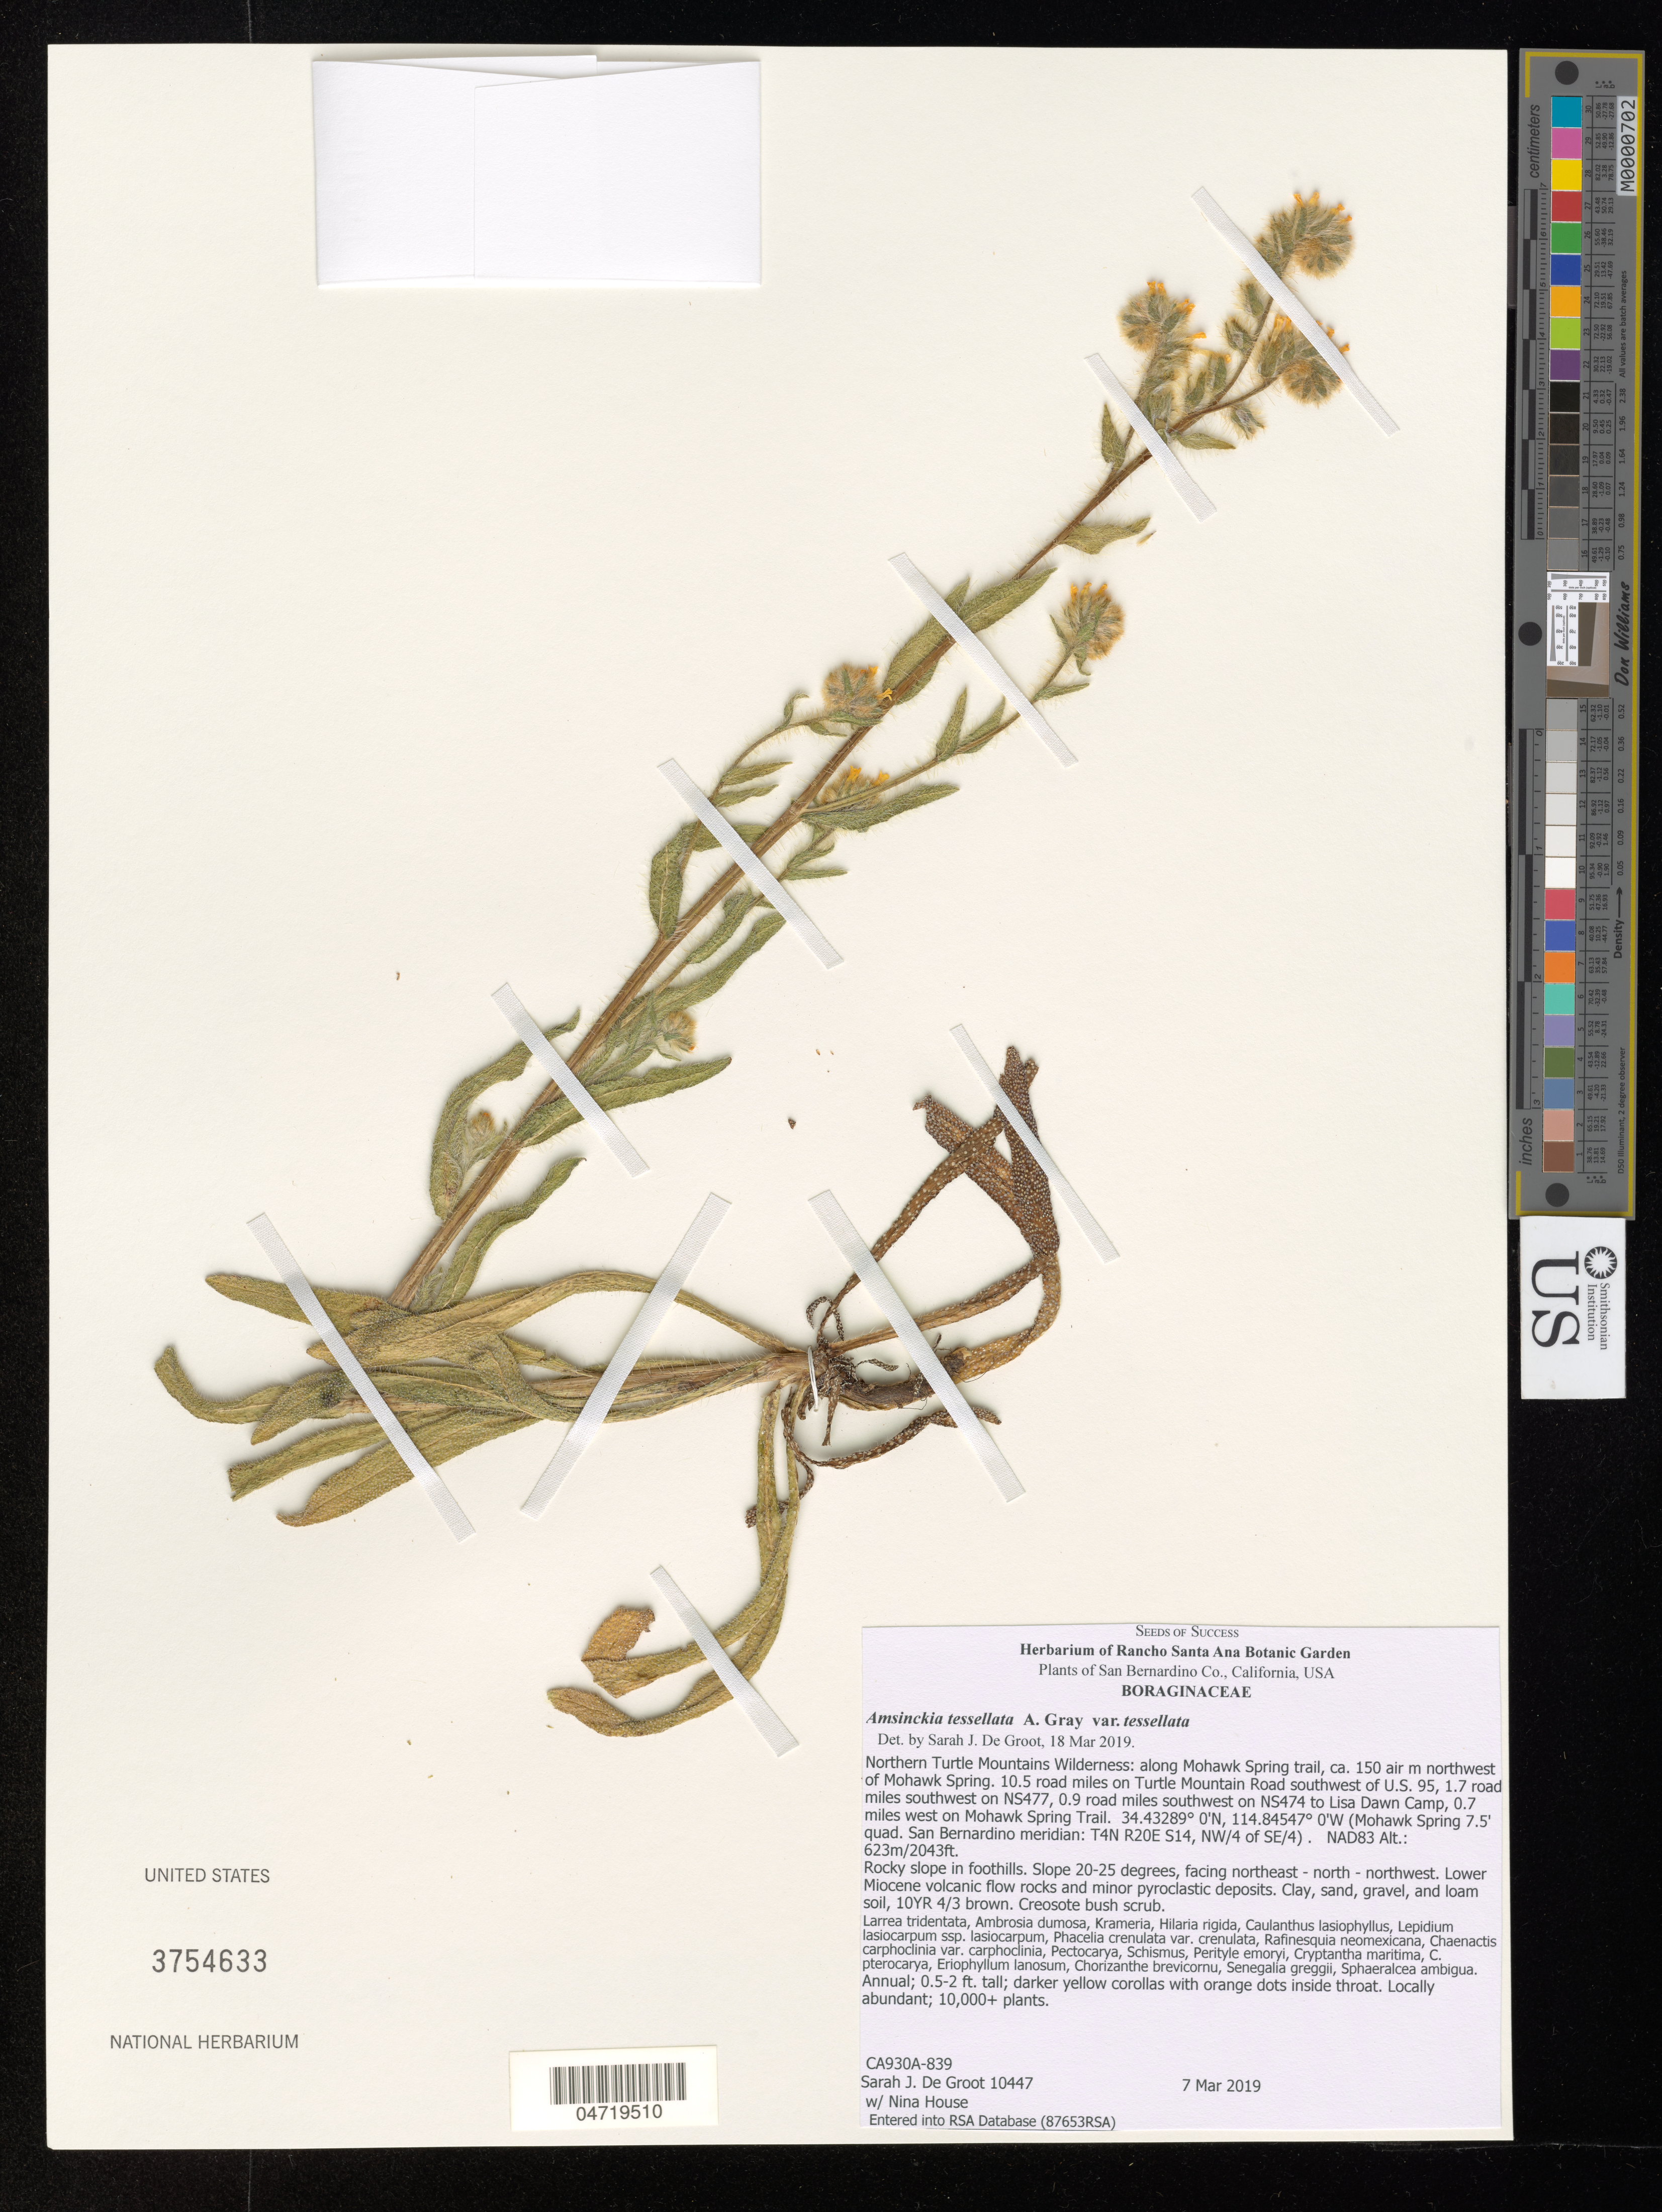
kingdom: Plantae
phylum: Tracheophyta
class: Magnoliopsida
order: Boraginales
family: Boraginaceae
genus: Amsinckia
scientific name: Amsinckia tessellata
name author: A. Gray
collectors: S. De Groot & N. House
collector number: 10447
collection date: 2019-03-07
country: United States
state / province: California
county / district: San Bernardino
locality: San Bernardino Co. Northern Turtle Mountains Wilderness: along Mohawk Spring trail, ca. 150 air m northwest of Mohawk Spring. 10.5 road miles on Turtle Mountain Road southwest of U.S. 95, 1.7 road miles southwest on NS477, 0.9 road miles southwest on NS474 to Lisa Dawn Camp, 0.7 miles west on Mohawk Spring Trail. (Mohawk Spring 7.5' quad. San Bernardino meridian: T4N R20E S14, NW/4 of SE/4). NAD83.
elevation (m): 623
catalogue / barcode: US 3754633